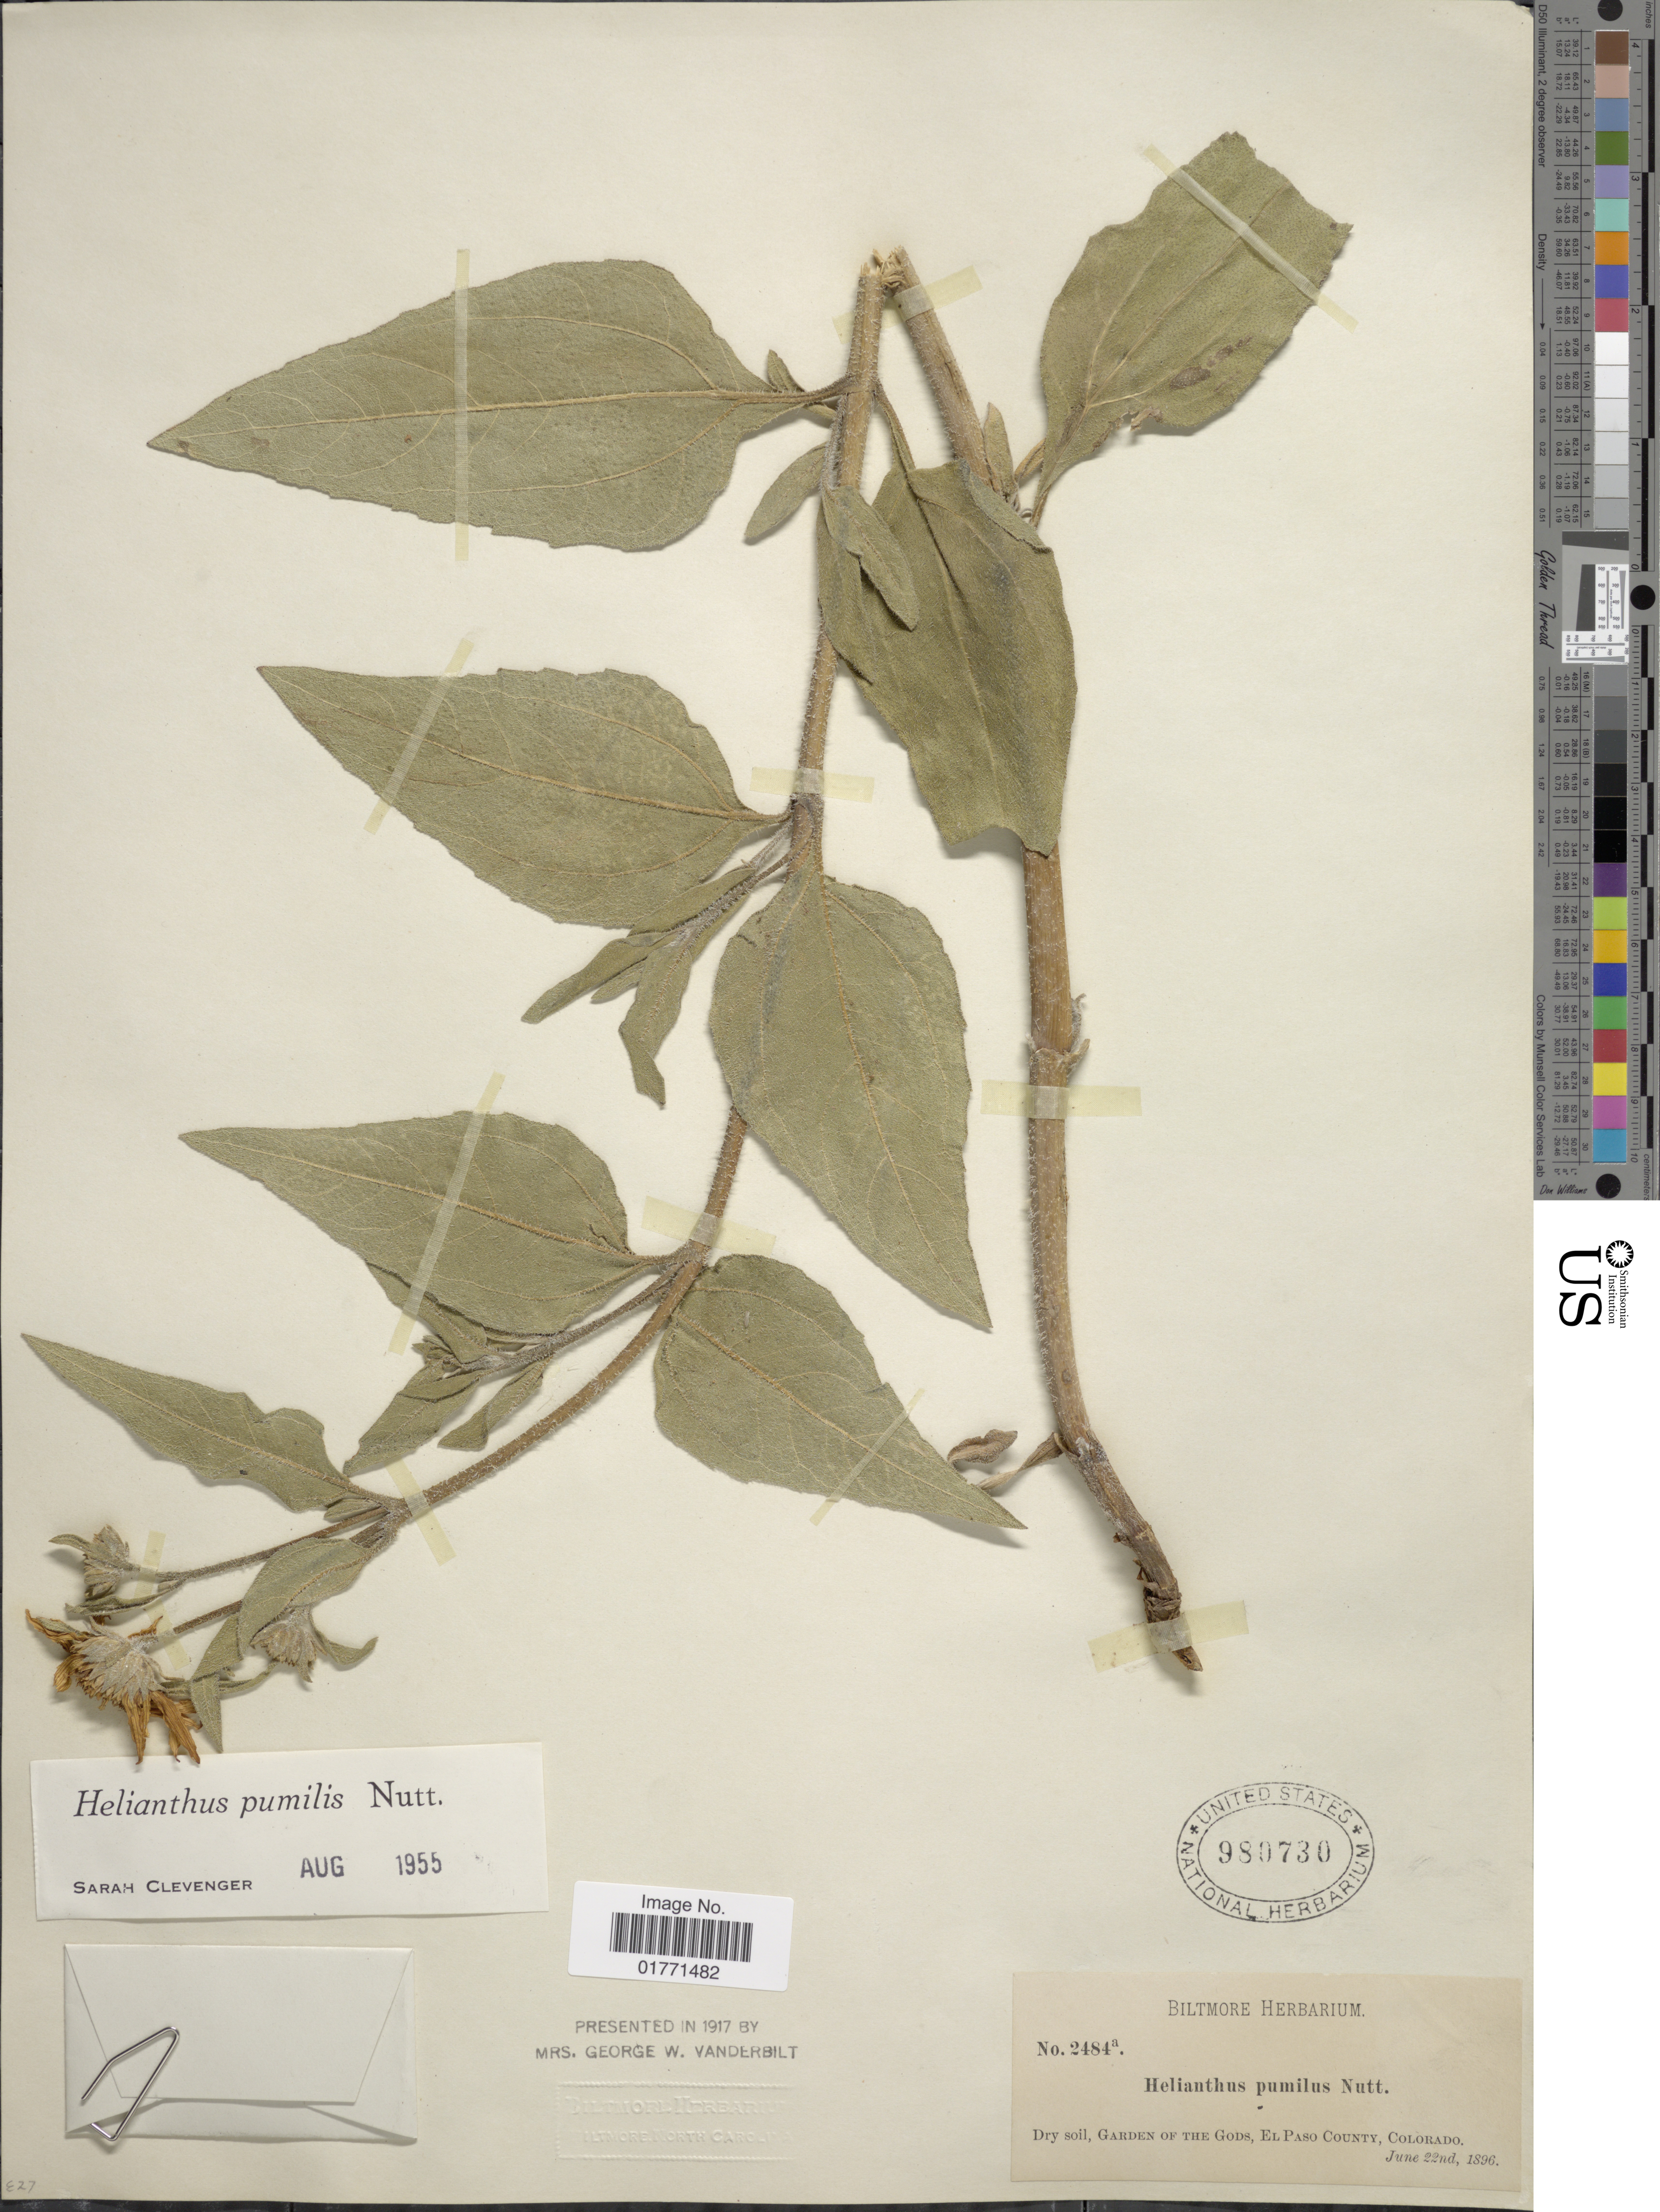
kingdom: Plantae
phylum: Tracheophyta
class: Magnoliopsida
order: Asterales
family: Asteraceae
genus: Helianthus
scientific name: Helianthus pumilis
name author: Nutt.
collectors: ex herb. Biltmore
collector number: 2484a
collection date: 1896-06-22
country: United States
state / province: Colorado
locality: Garden of the Gods, El Paso County, Colorado.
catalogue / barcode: US 980730